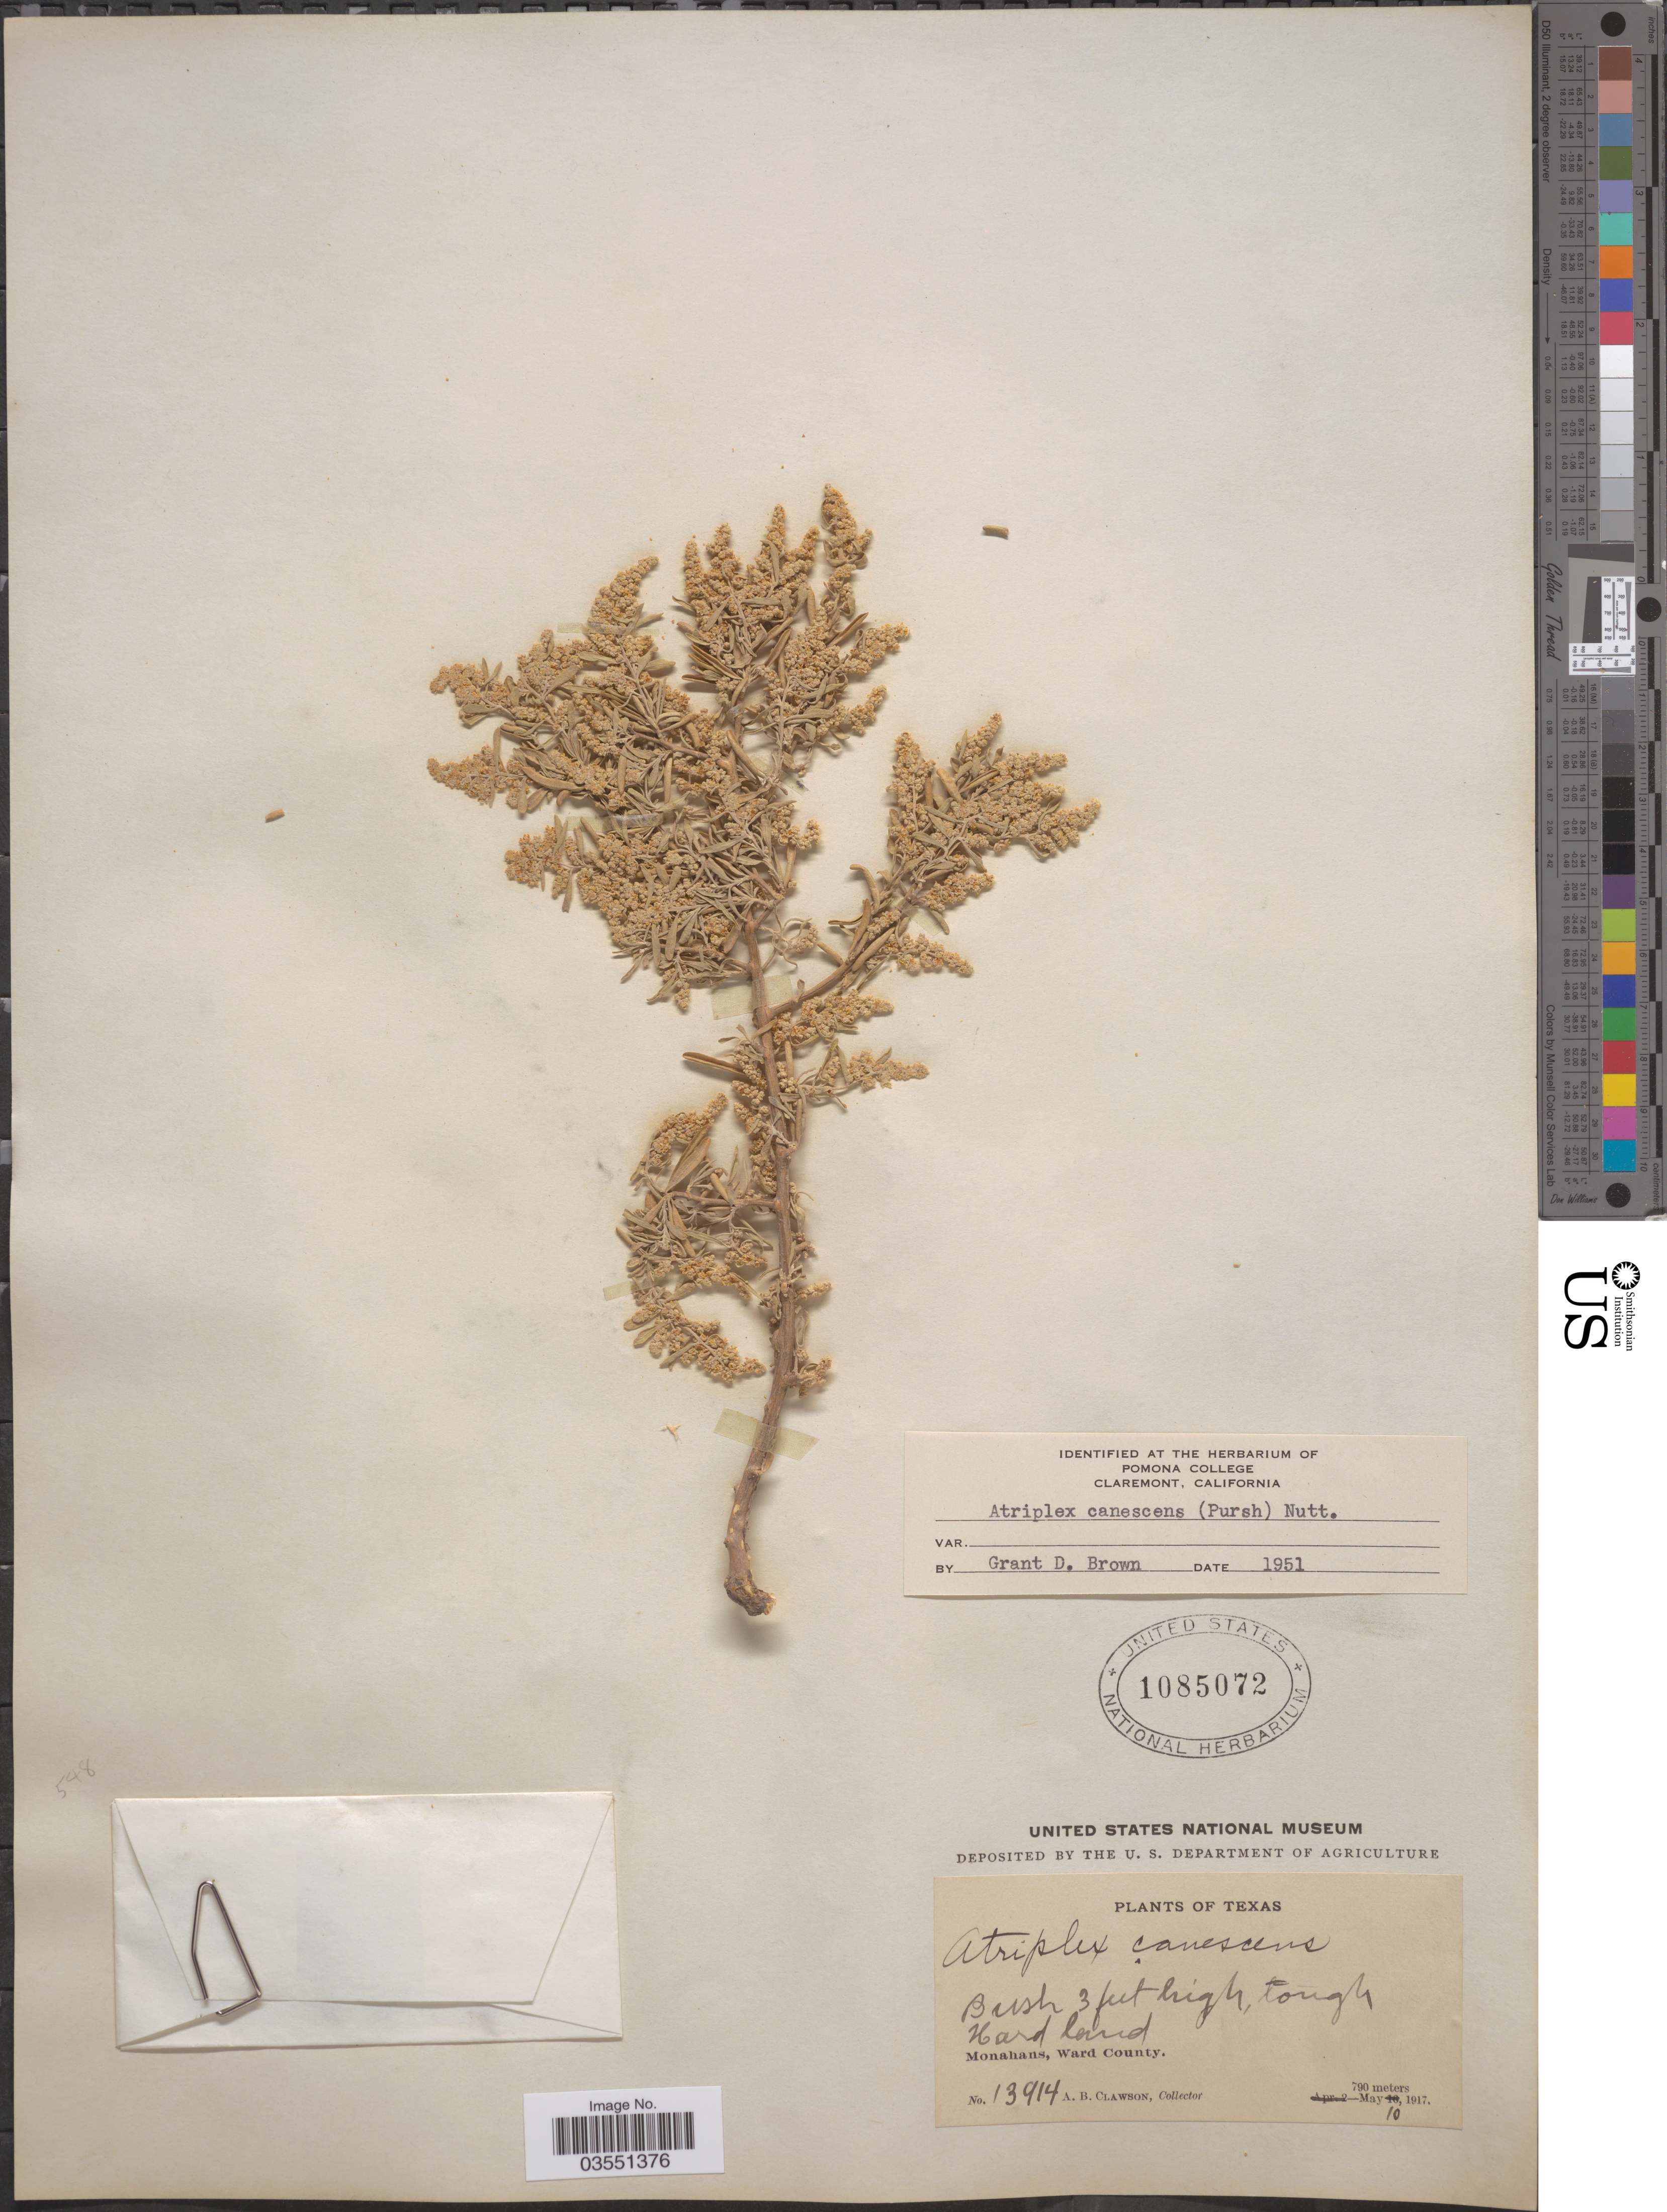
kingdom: Plantae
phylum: Tracheophyta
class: Magnoliopsida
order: Caryophyllales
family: Amaranthaceae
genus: Atriplex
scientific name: Atriplex canescens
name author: (Pursh) Nutt.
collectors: A. Clawson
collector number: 13914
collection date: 1917-05-10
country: United States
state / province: Texas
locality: Hard land. Monahans, Ward County.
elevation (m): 790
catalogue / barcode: US 1085072